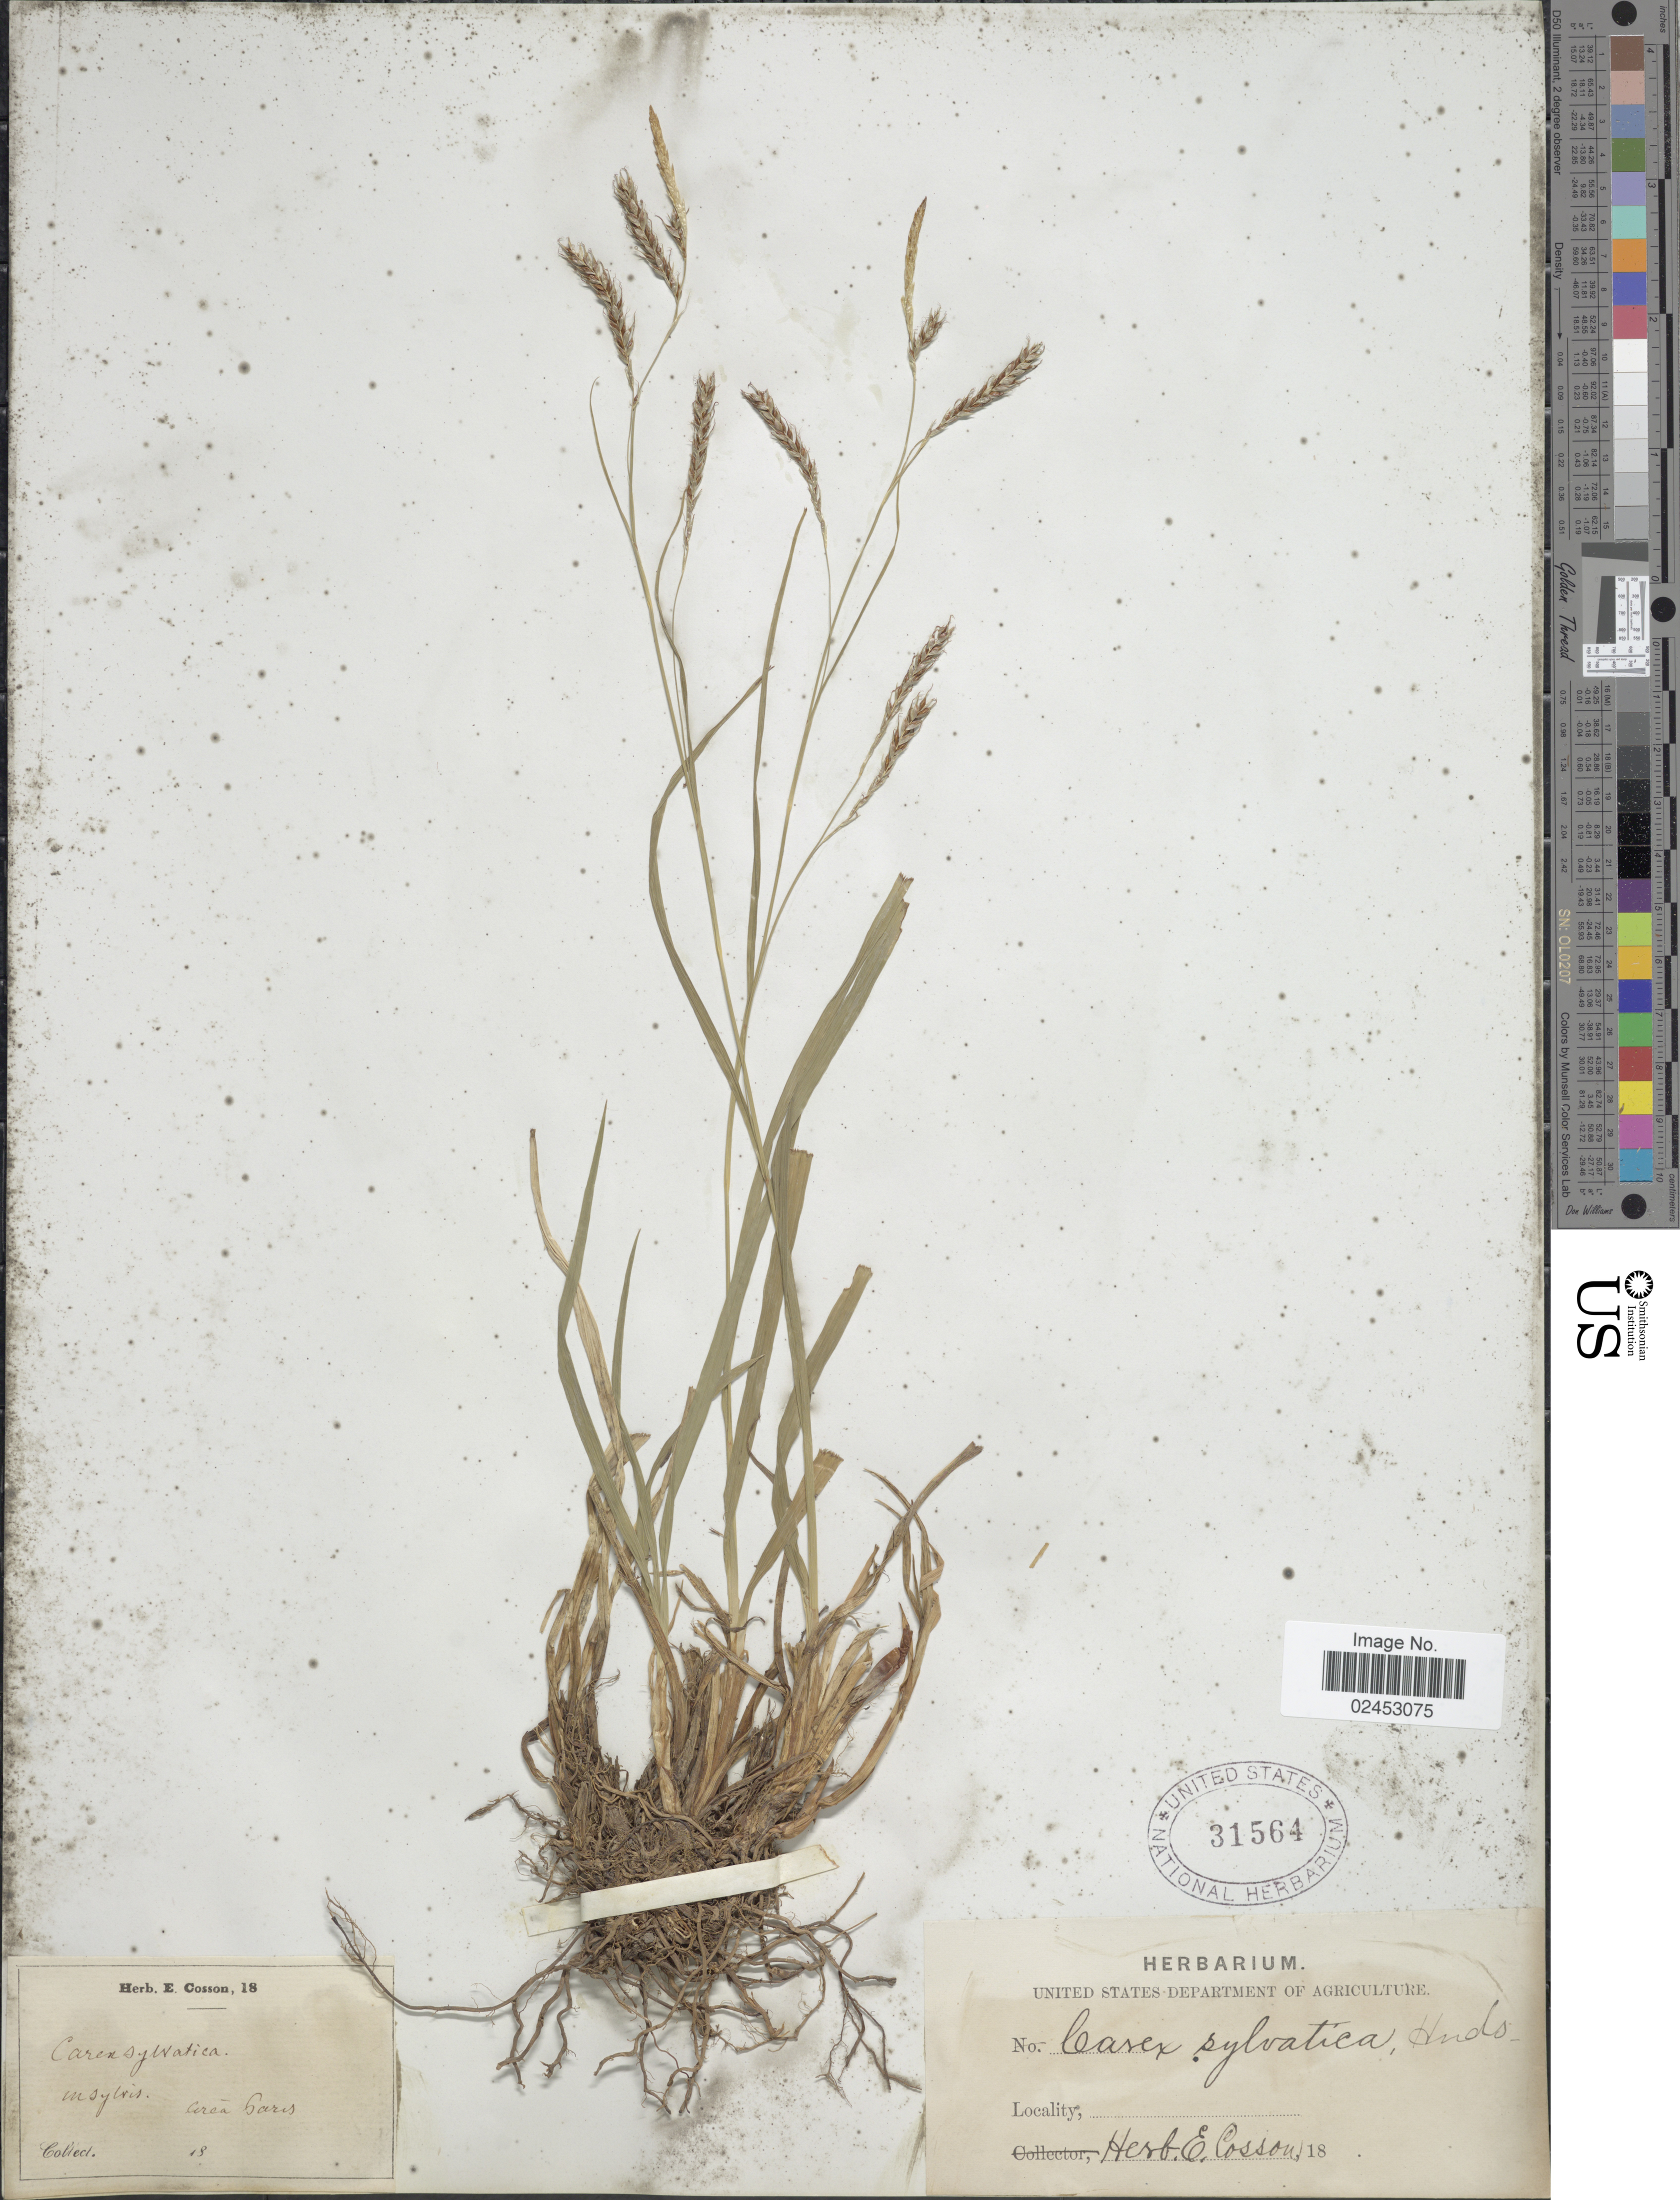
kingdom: Plantae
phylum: Tracheophyta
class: Liliopsida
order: Poales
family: Cyperaceae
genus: Carex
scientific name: Carex sylvatica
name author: Huds.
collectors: ex herb. E. Cosson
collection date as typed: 18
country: France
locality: In sylvis cerca Paris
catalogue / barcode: US 31564